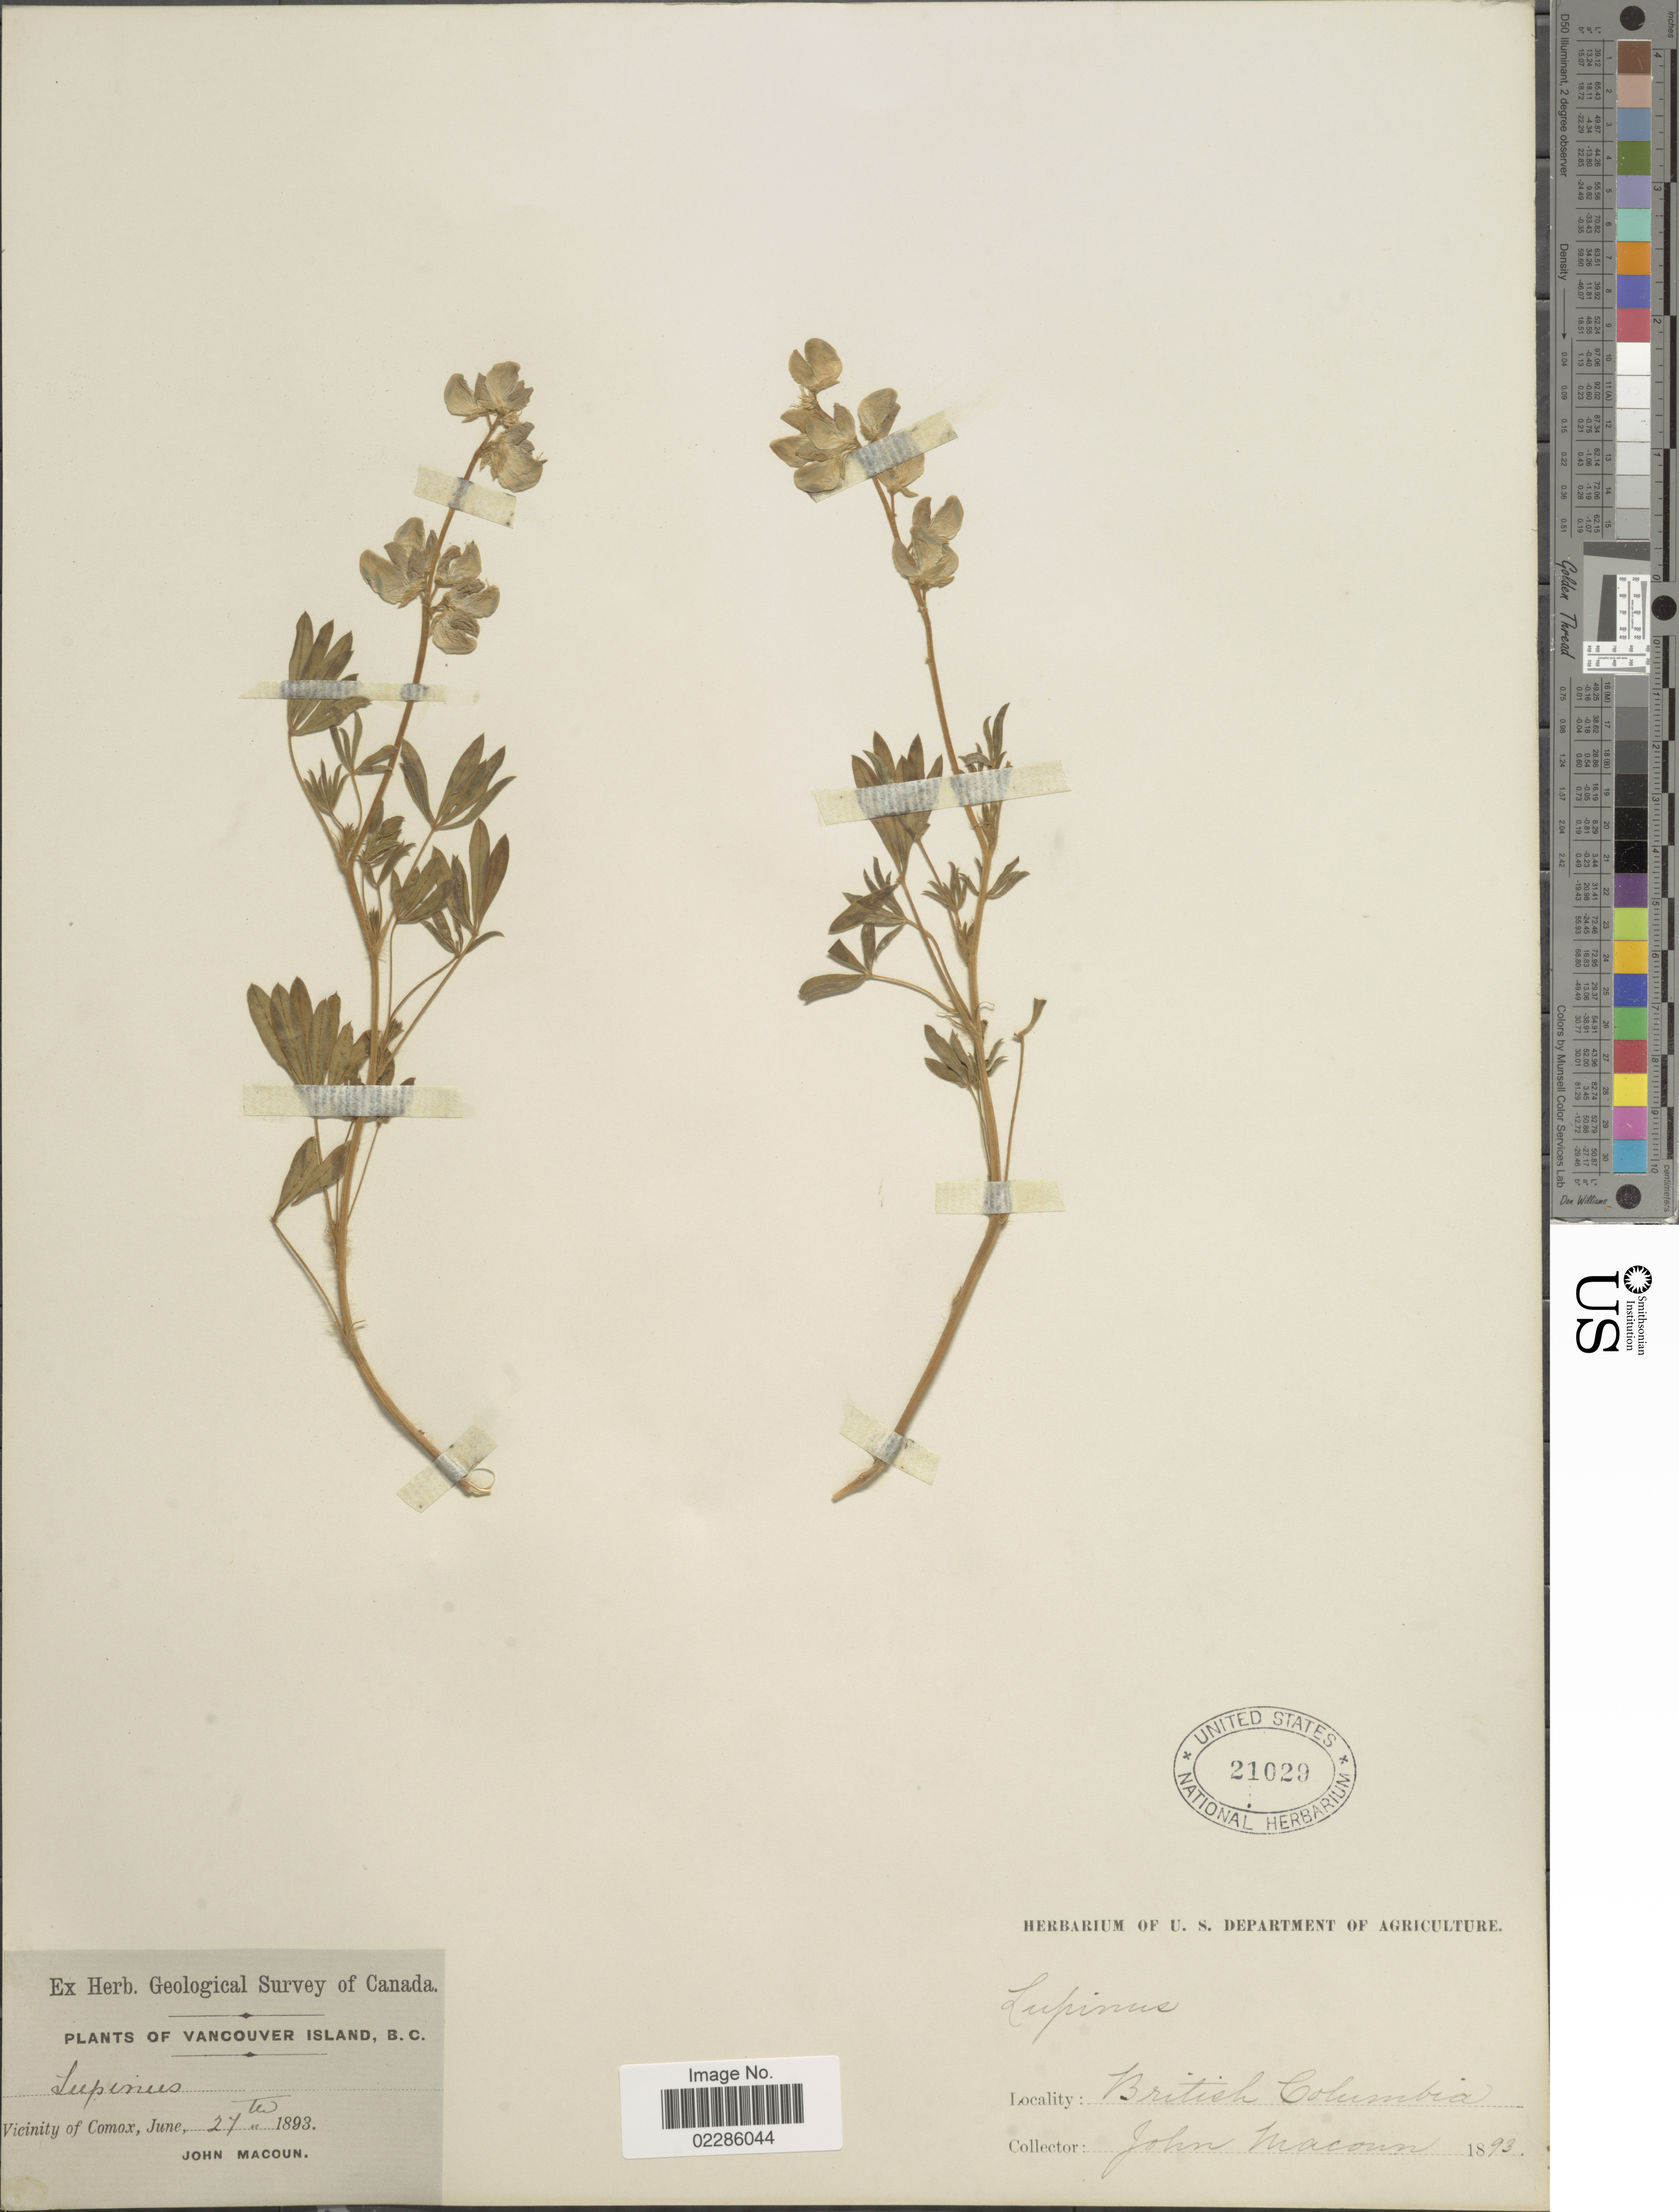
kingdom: Plantae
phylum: Tracheophyta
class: Magnoliopsida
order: Fabales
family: Fabaceae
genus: Lupinus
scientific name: Lupinus littoralis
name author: Douglas ex Lindl.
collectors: J. Macoun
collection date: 1893-06-27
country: Canada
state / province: British Columbia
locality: Vancouver Island, Vicinity of Comox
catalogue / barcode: US 21029